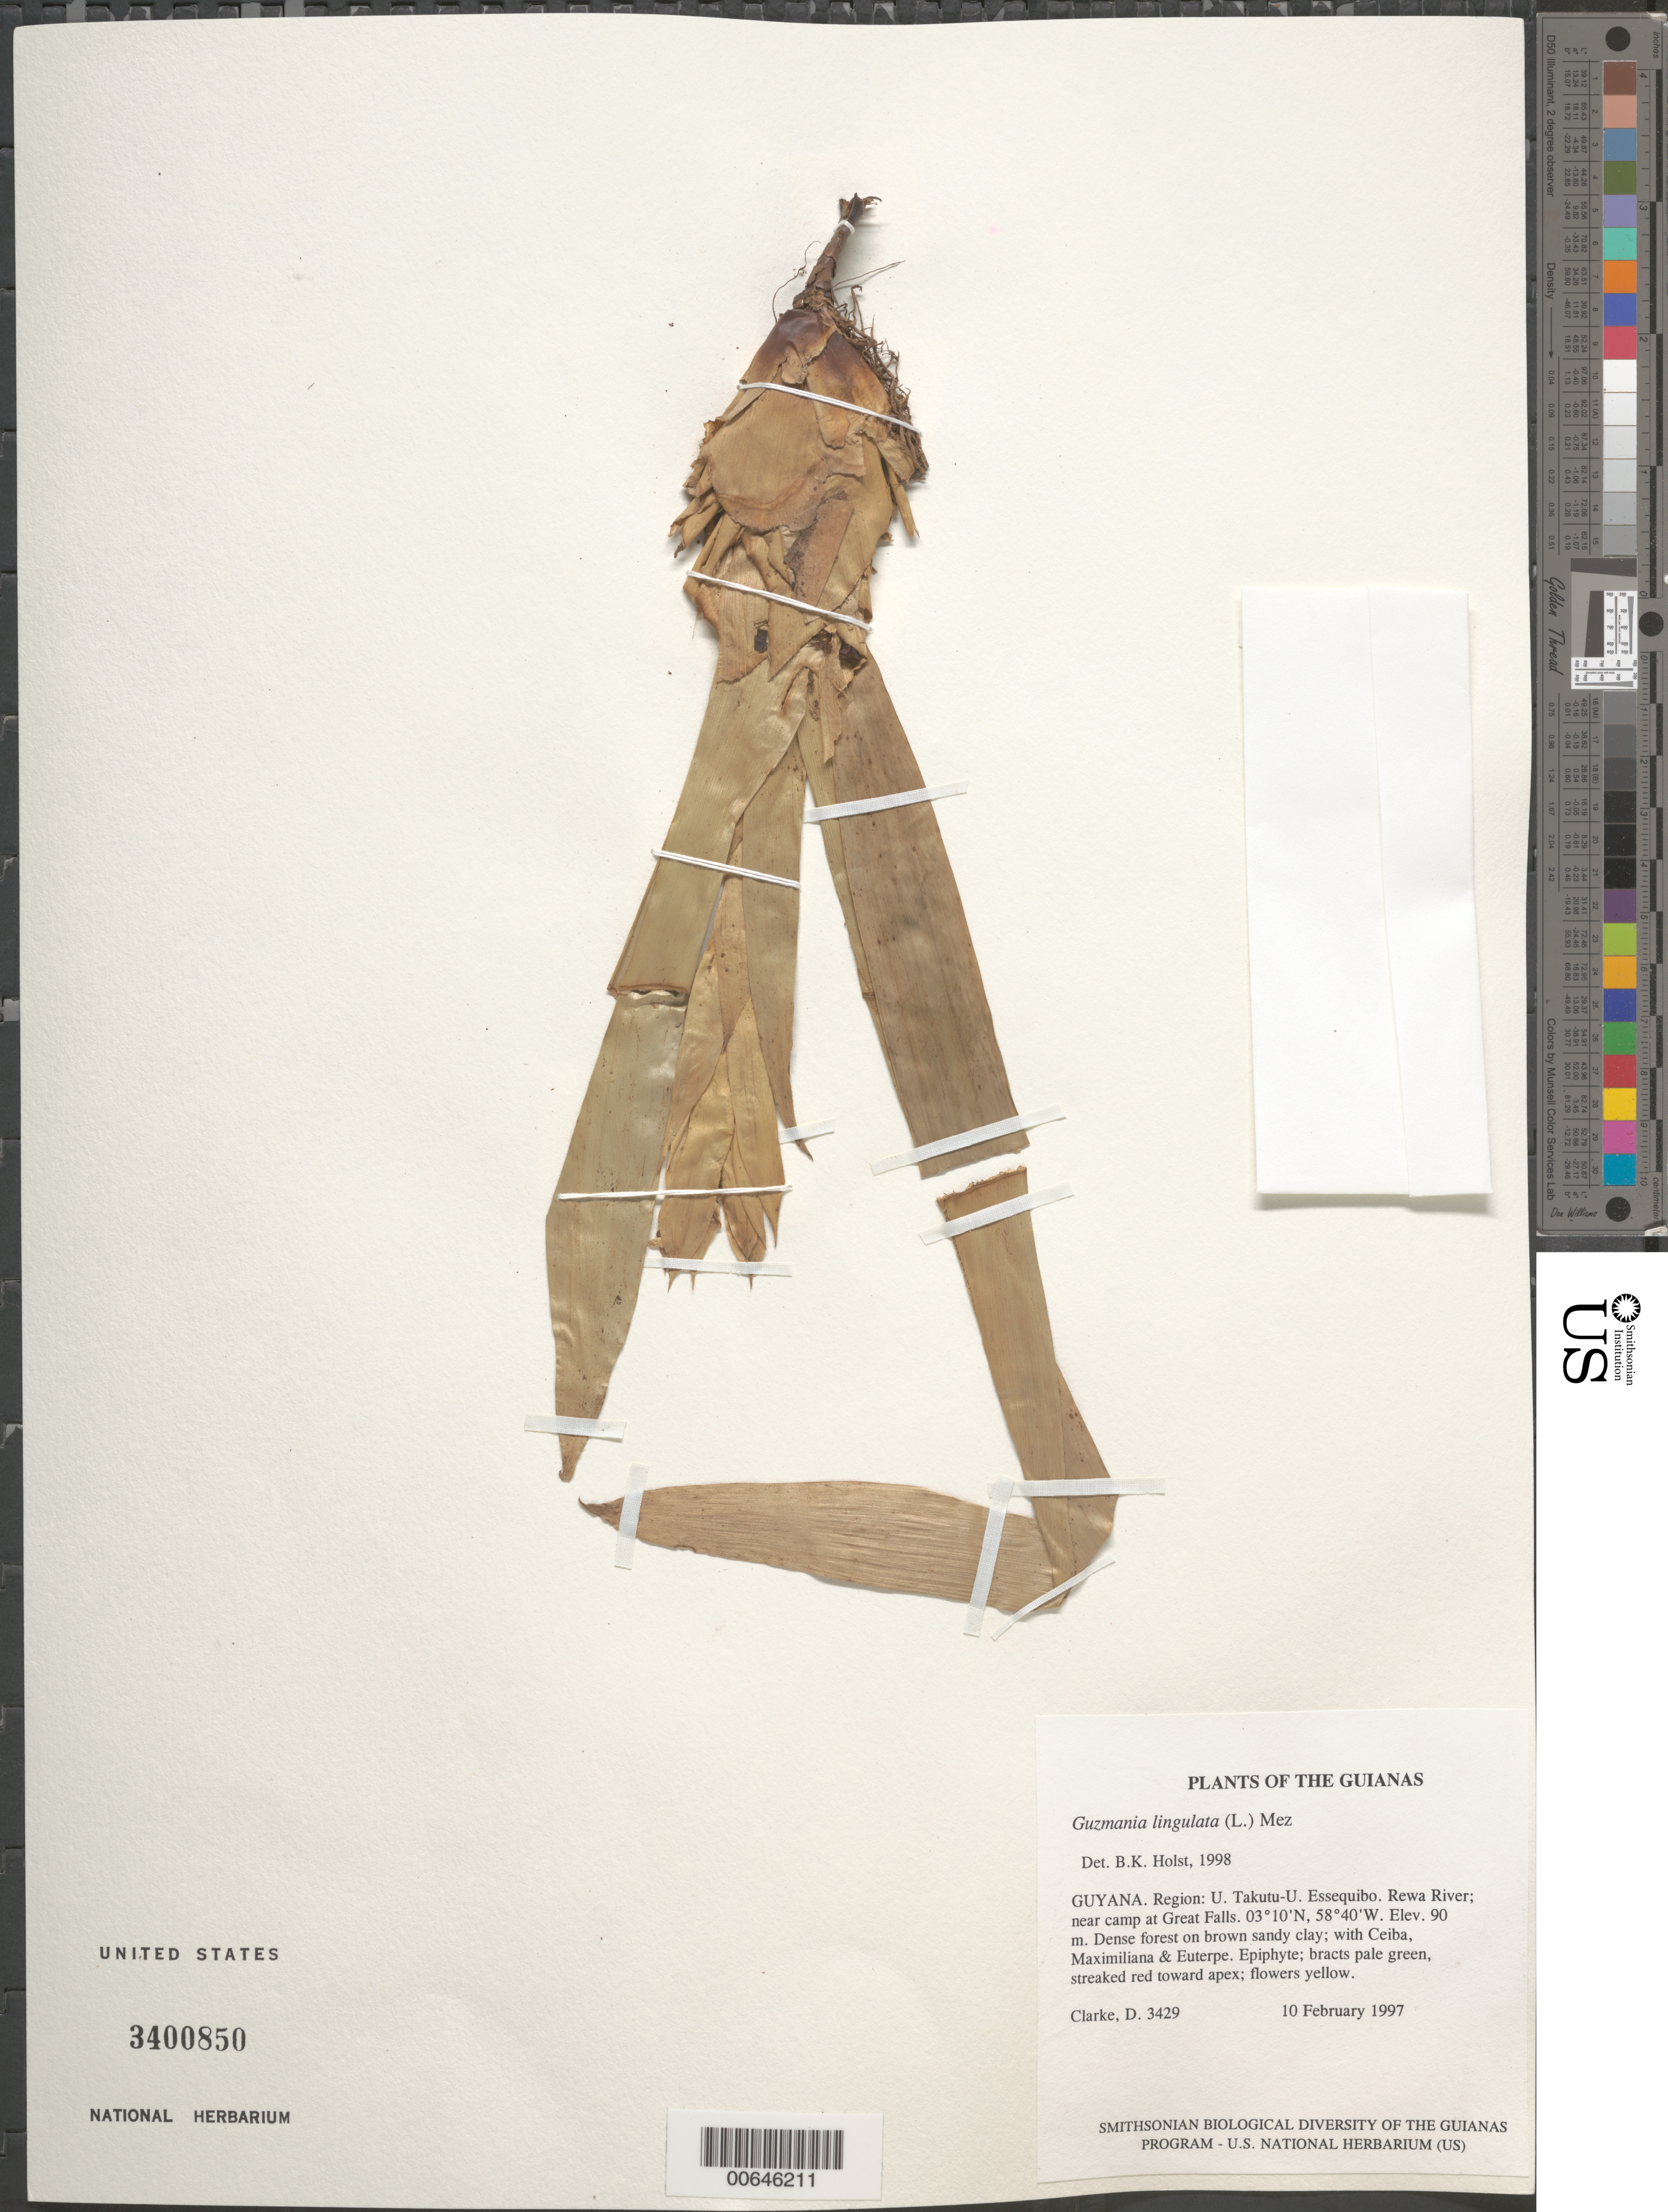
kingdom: Plantae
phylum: Tracheophyta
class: Liliopsida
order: Poales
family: Bromeliaceae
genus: Guzmania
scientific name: Guzmania lingulata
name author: (L.) Mez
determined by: Holst, Bruce K.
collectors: H. D. Clarke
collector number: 3429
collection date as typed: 10 February 1997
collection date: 1997-02-10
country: Guyana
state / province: U. Takutu-U. Essequibo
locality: Rewa River; near camp at Great Falls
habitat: Dense forest on brown sandy clay; with Ceiba, Maximiliana & Euterpe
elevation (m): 90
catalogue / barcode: US 3400850